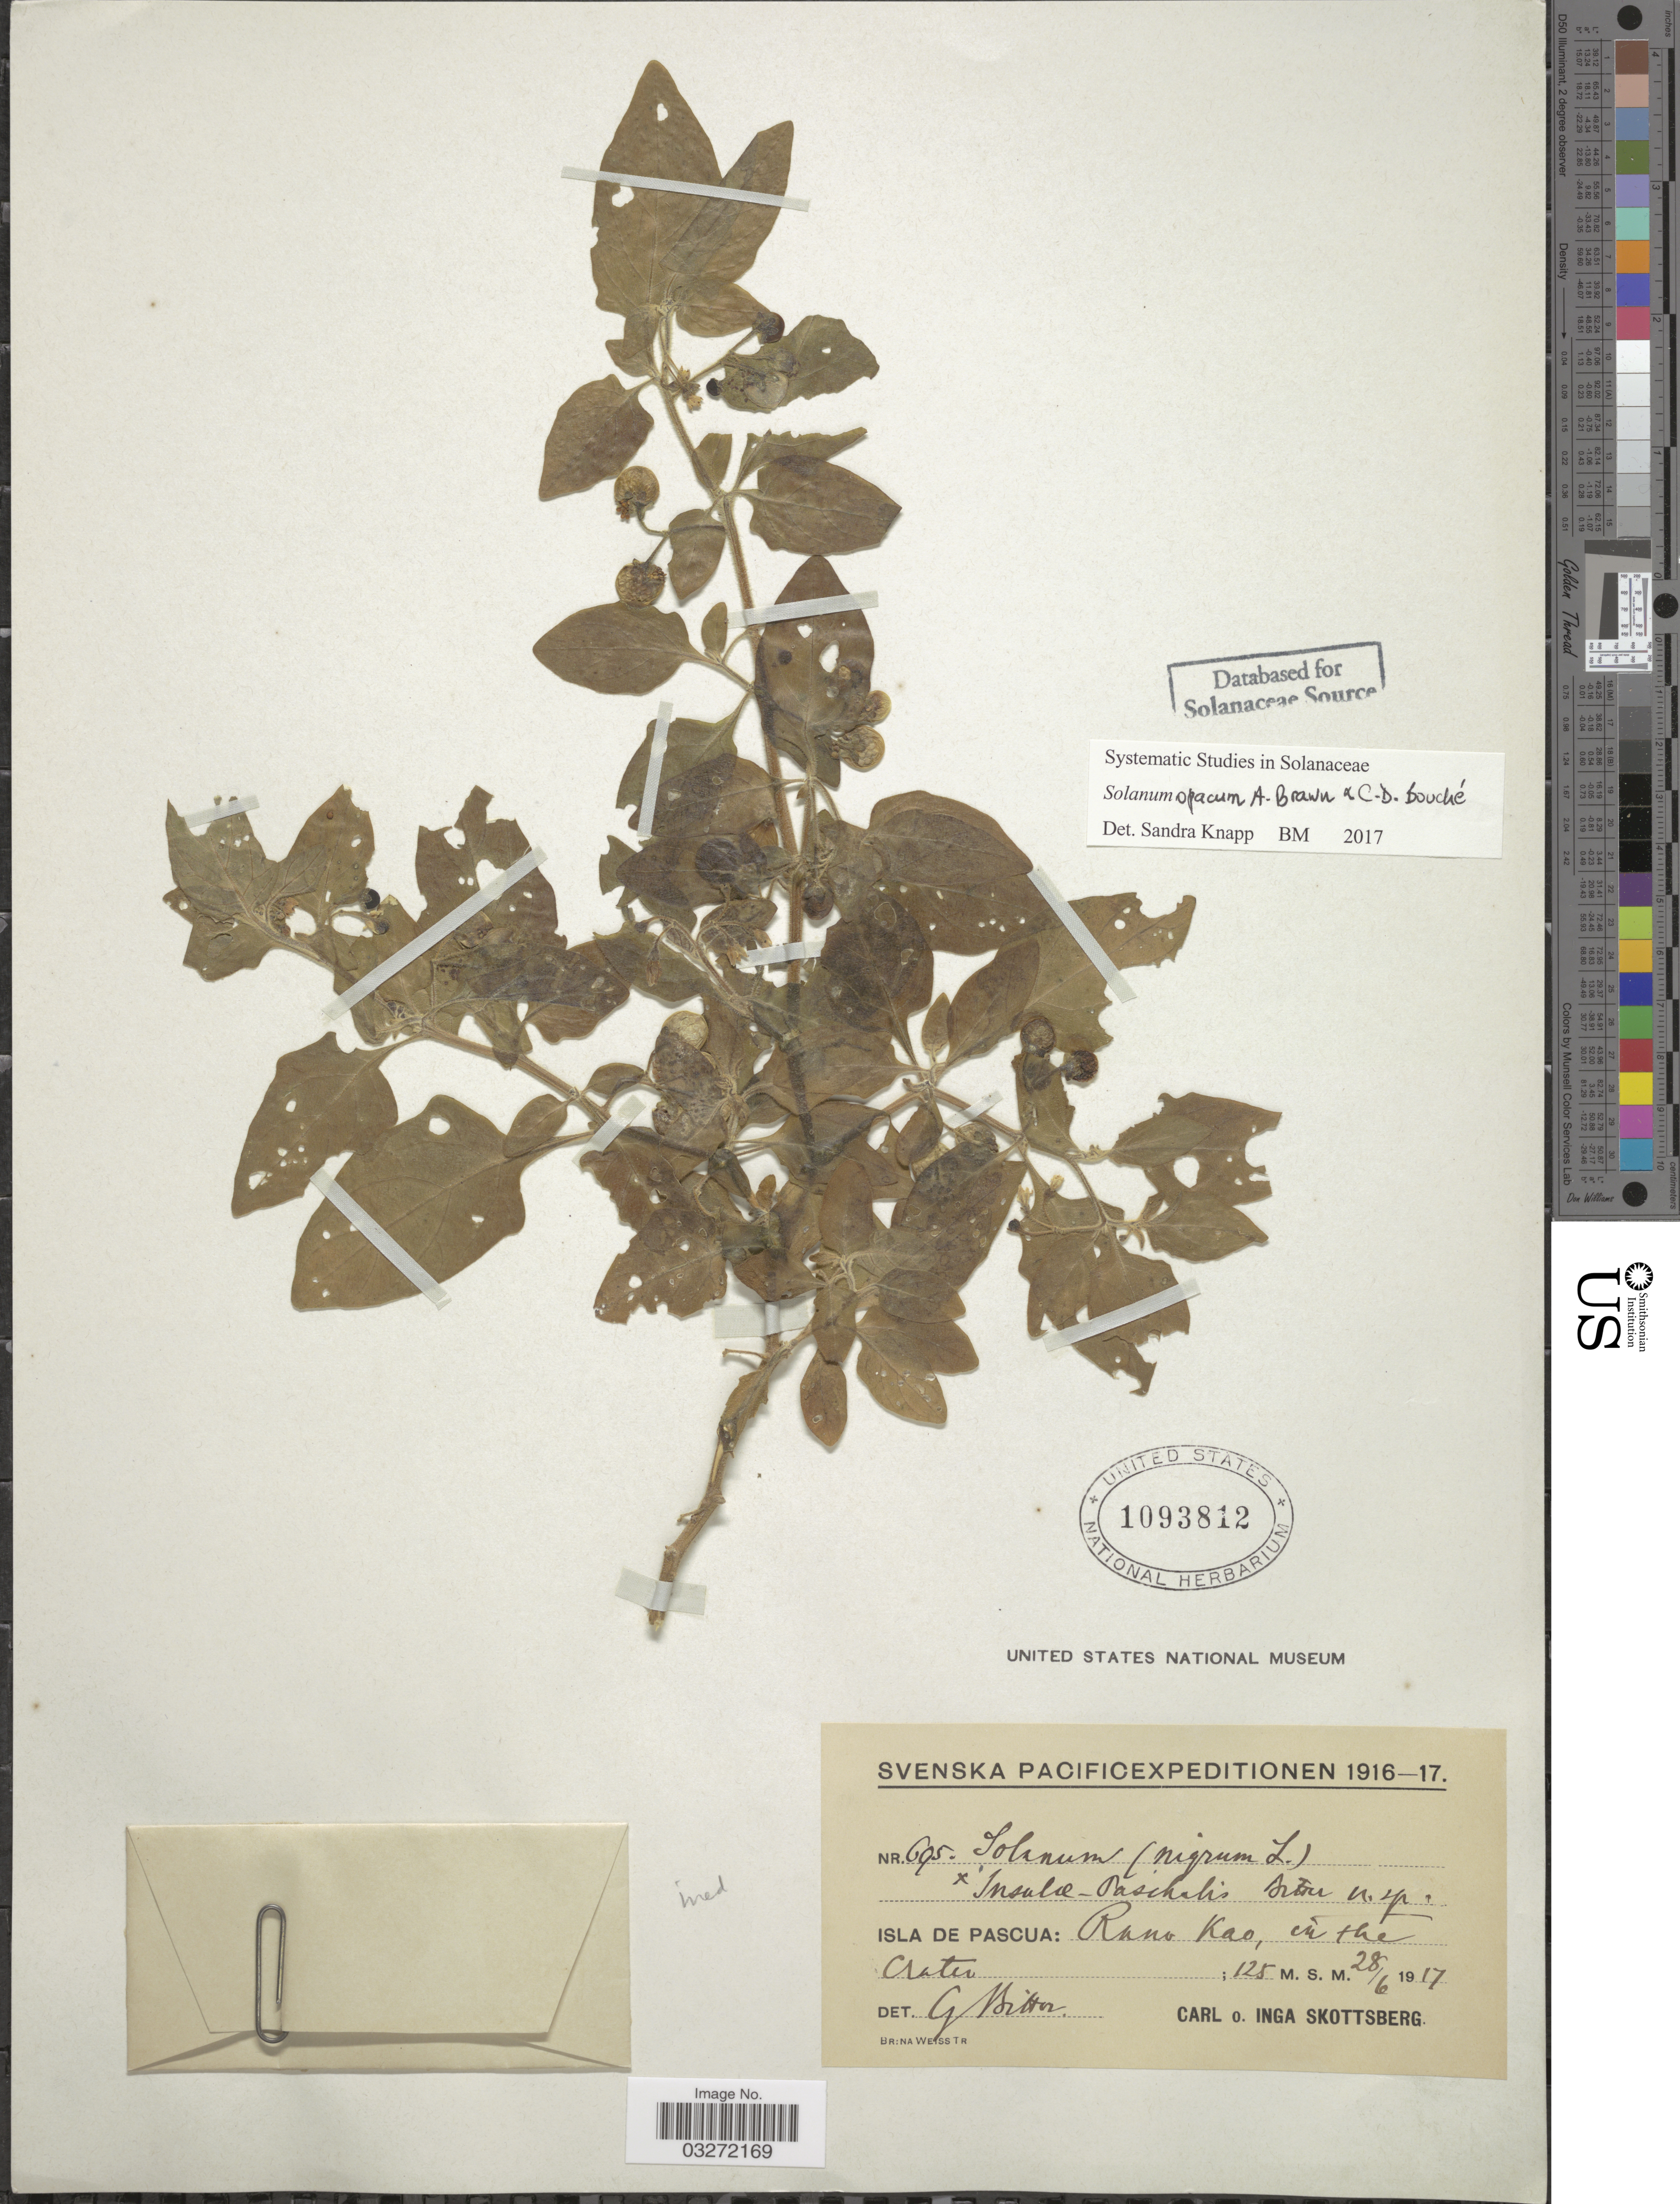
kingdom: Plantae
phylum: Tracheophyta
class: Magnoliopsida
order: Solanales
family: Solanaceae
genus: Solanum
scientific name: Solanum opacum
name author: A. Braun & C.D. Bouché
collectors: C. Skottsberg & I. Skottsberg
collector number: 695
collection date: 1917-06-28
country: Chile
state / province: Valparaíso (V)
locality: Isla de Pascua: Rano Kao, in the crater.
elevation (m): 125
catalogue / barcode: US 1093812